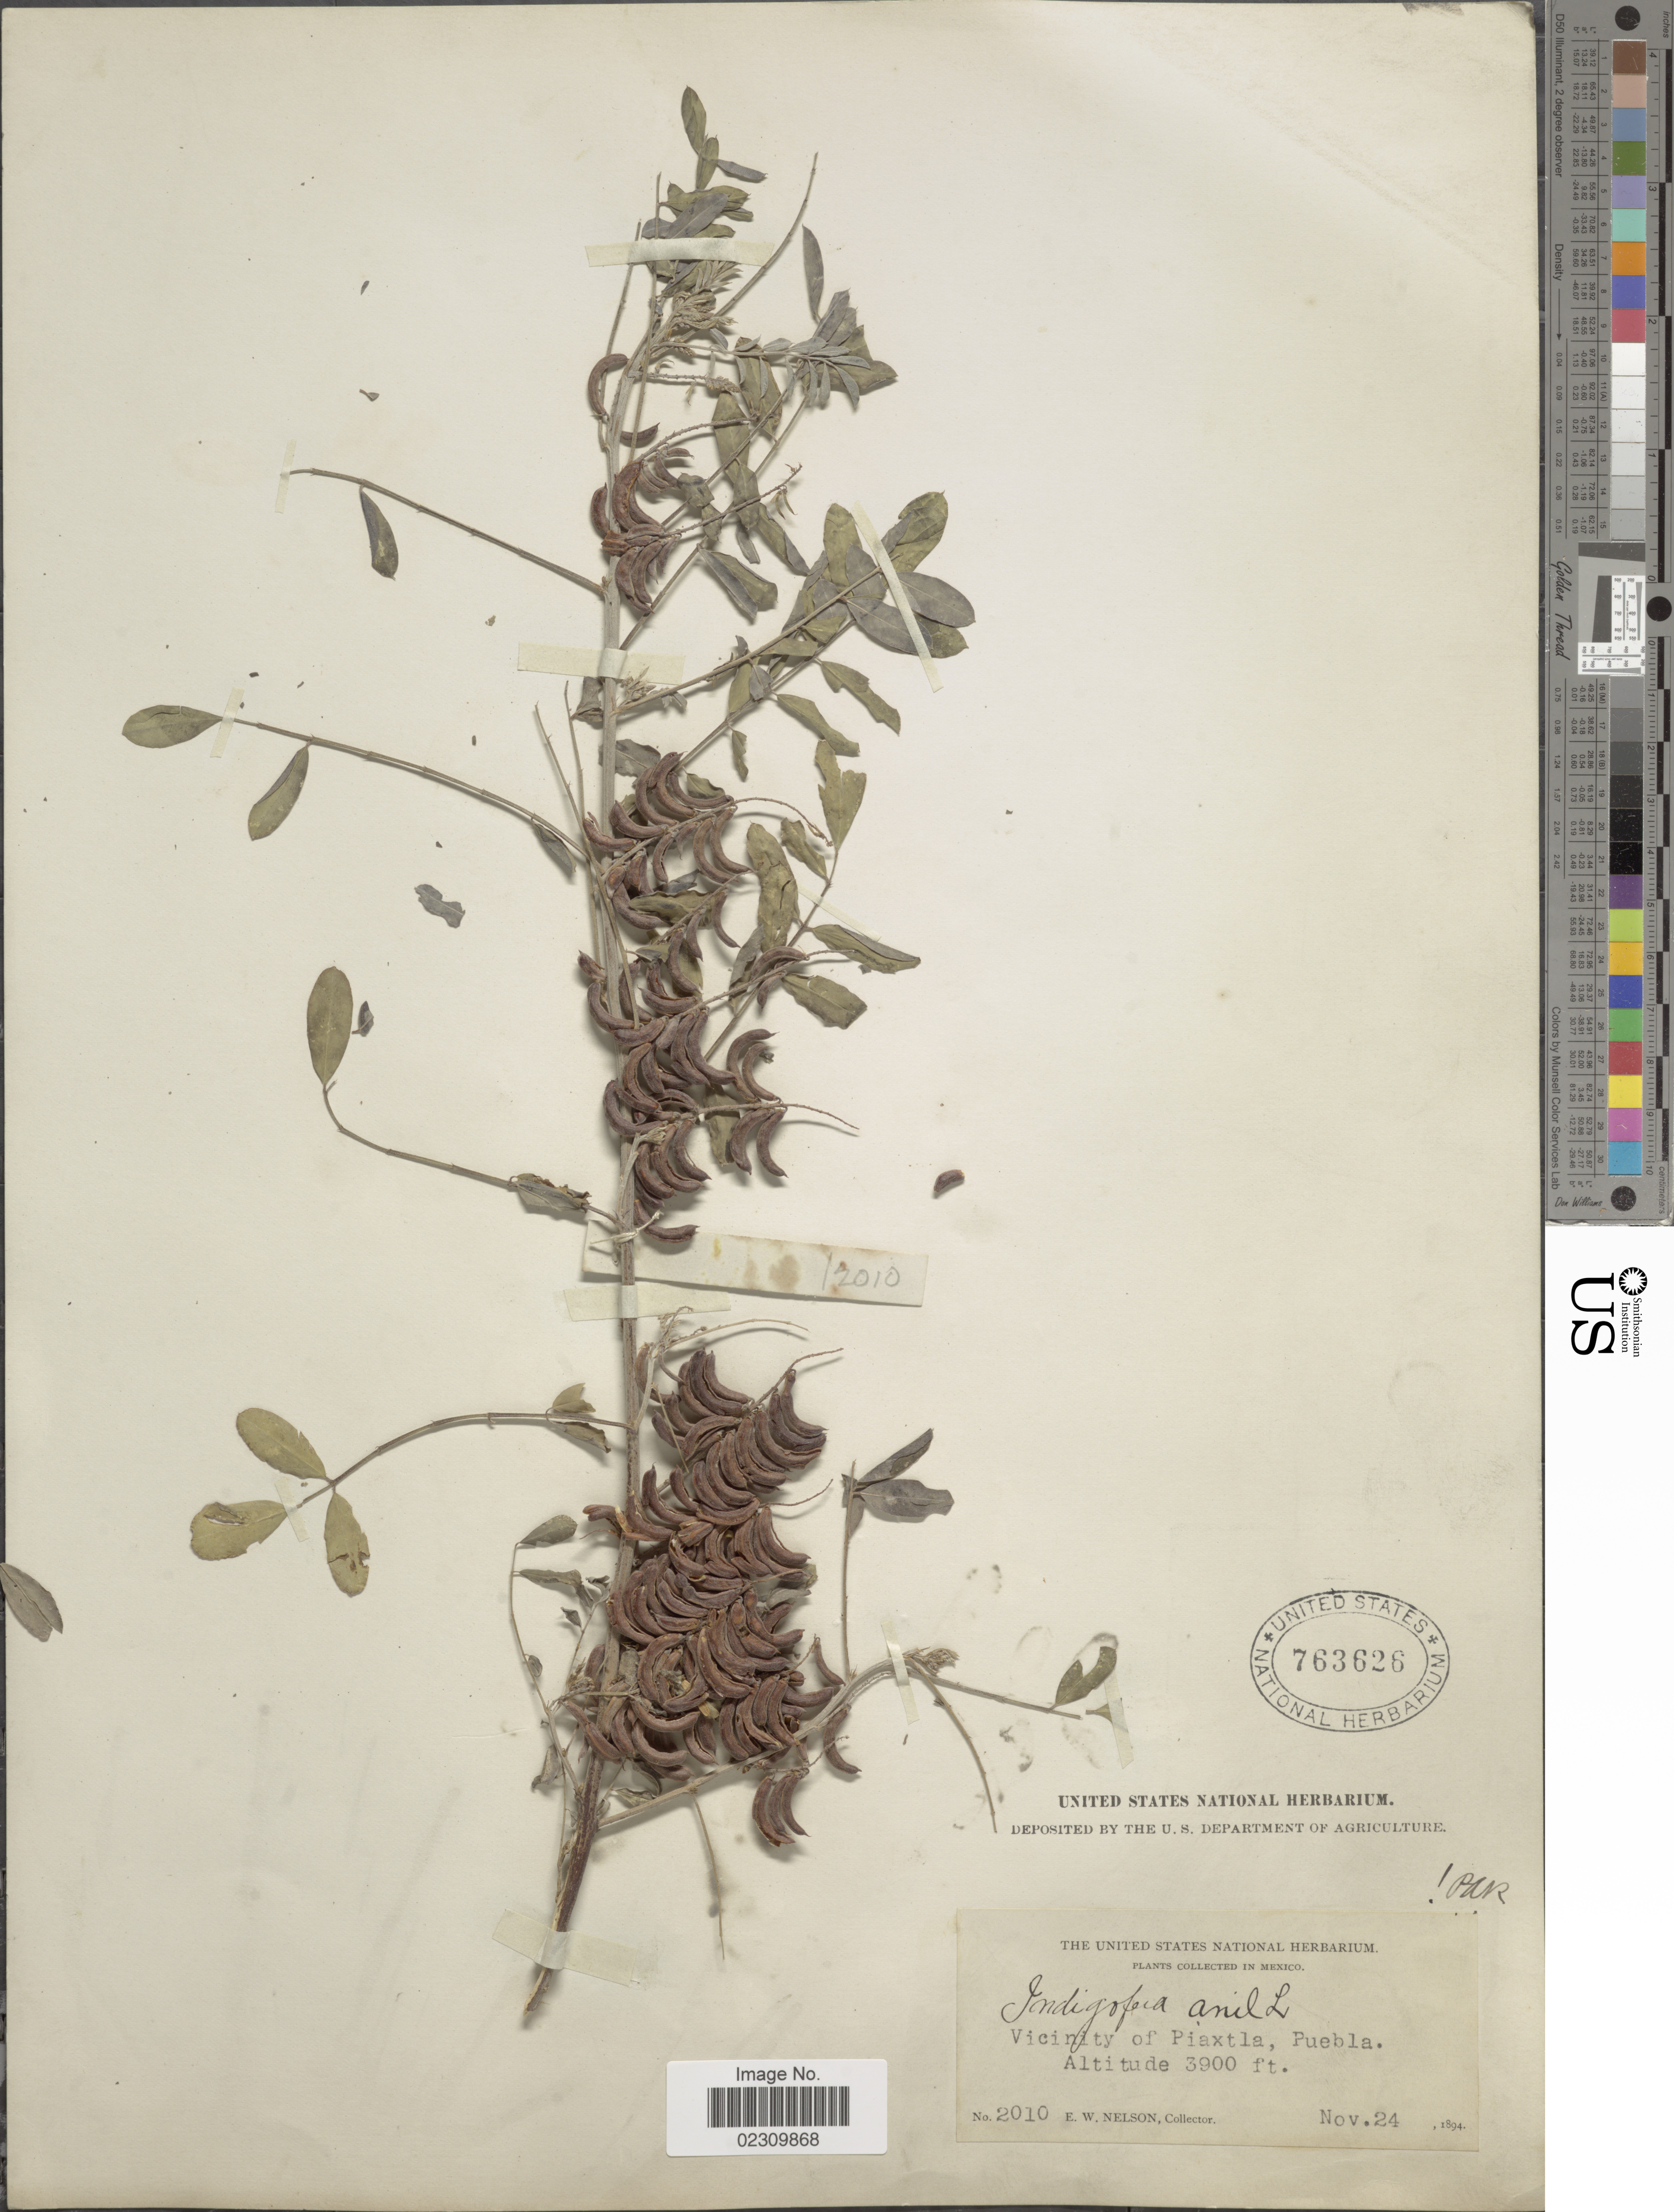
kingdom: Plantae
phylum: Tracheophyta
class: Magnoliopsida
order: Fabales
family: Fabaceae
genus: Indigofera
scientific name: Indigofera suffruticosa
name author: Mill.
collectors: E. W. Nelson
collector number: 2010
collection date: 1894-11-24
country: Mexico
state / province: Puebla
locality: Vicinity of Piaxtla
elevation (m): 1189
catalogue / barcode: US 763626